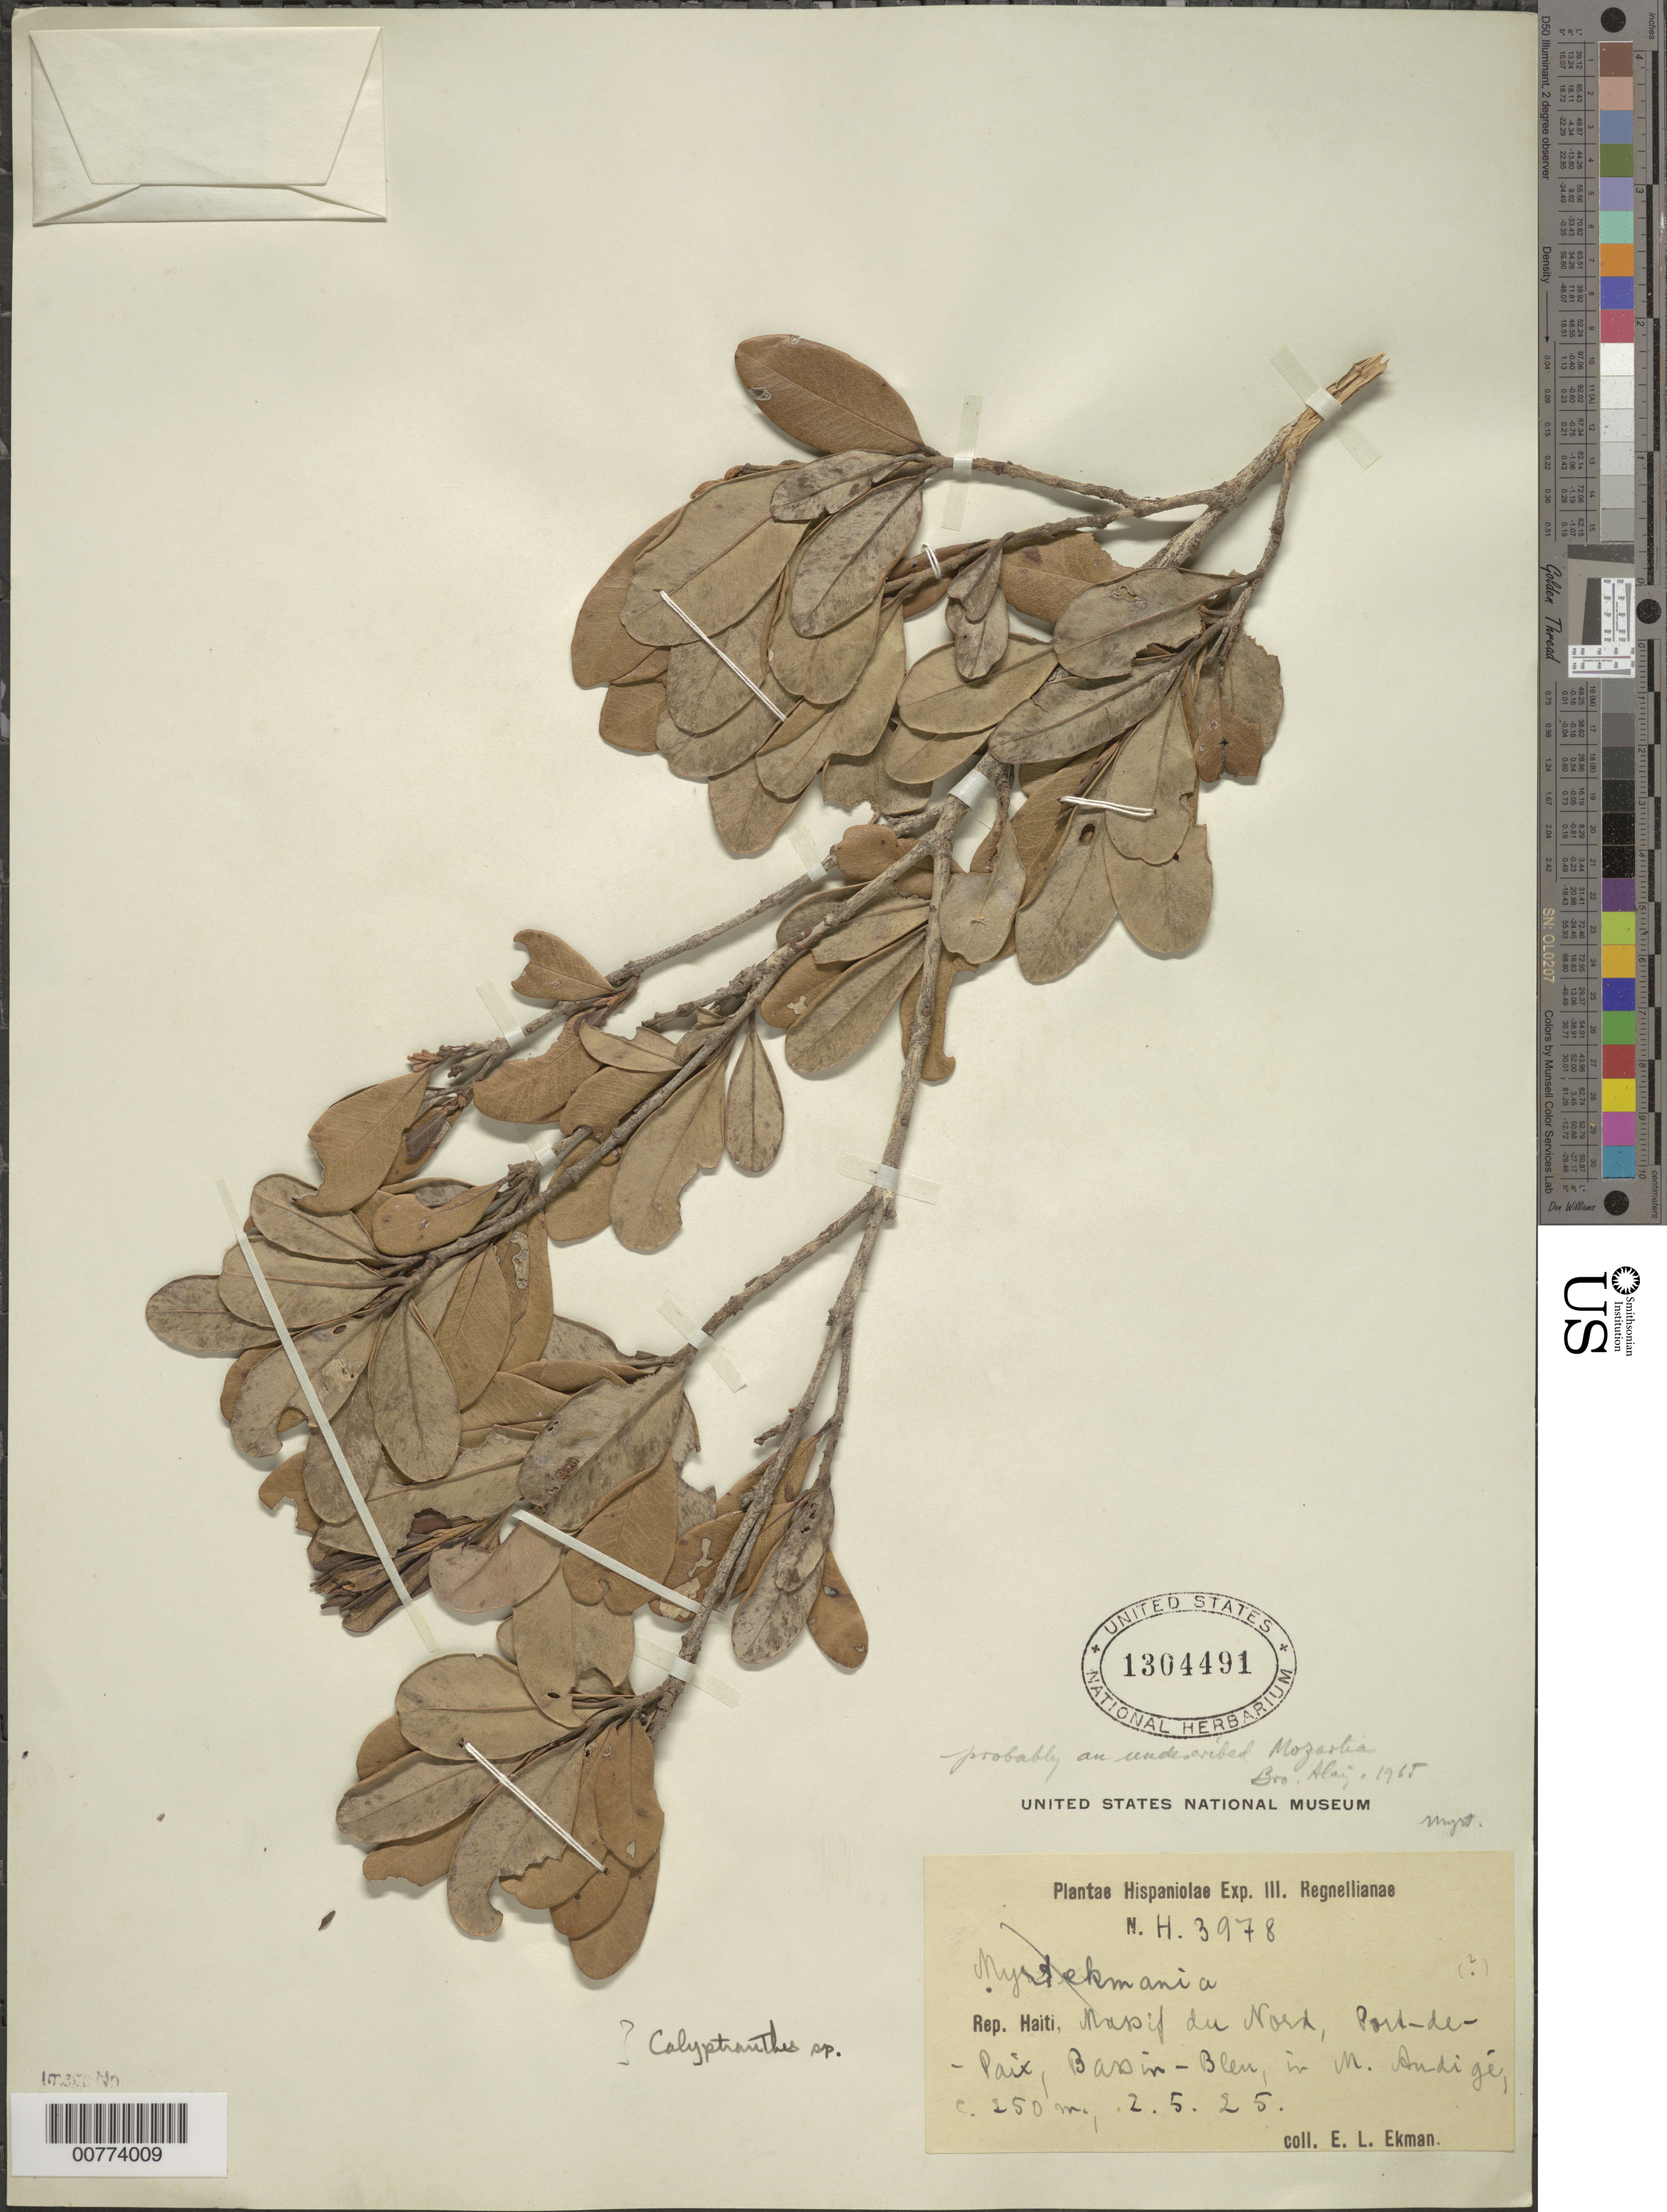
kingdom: Plantae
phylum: Tracheophyta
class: Magnoliopsida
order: Myrtales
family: Myrtaceae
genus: Myrcia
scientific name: Myrcia sp.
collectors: E. L. Ekman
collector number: H 3978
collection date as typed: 02 May 1925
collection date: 1925-05-02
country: Haiti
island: Hispaniola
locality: Massif du Nord, Port-de-Paix, Bassin-Bleu, in M. Andigé.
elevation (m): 250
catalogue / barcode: US 1304491